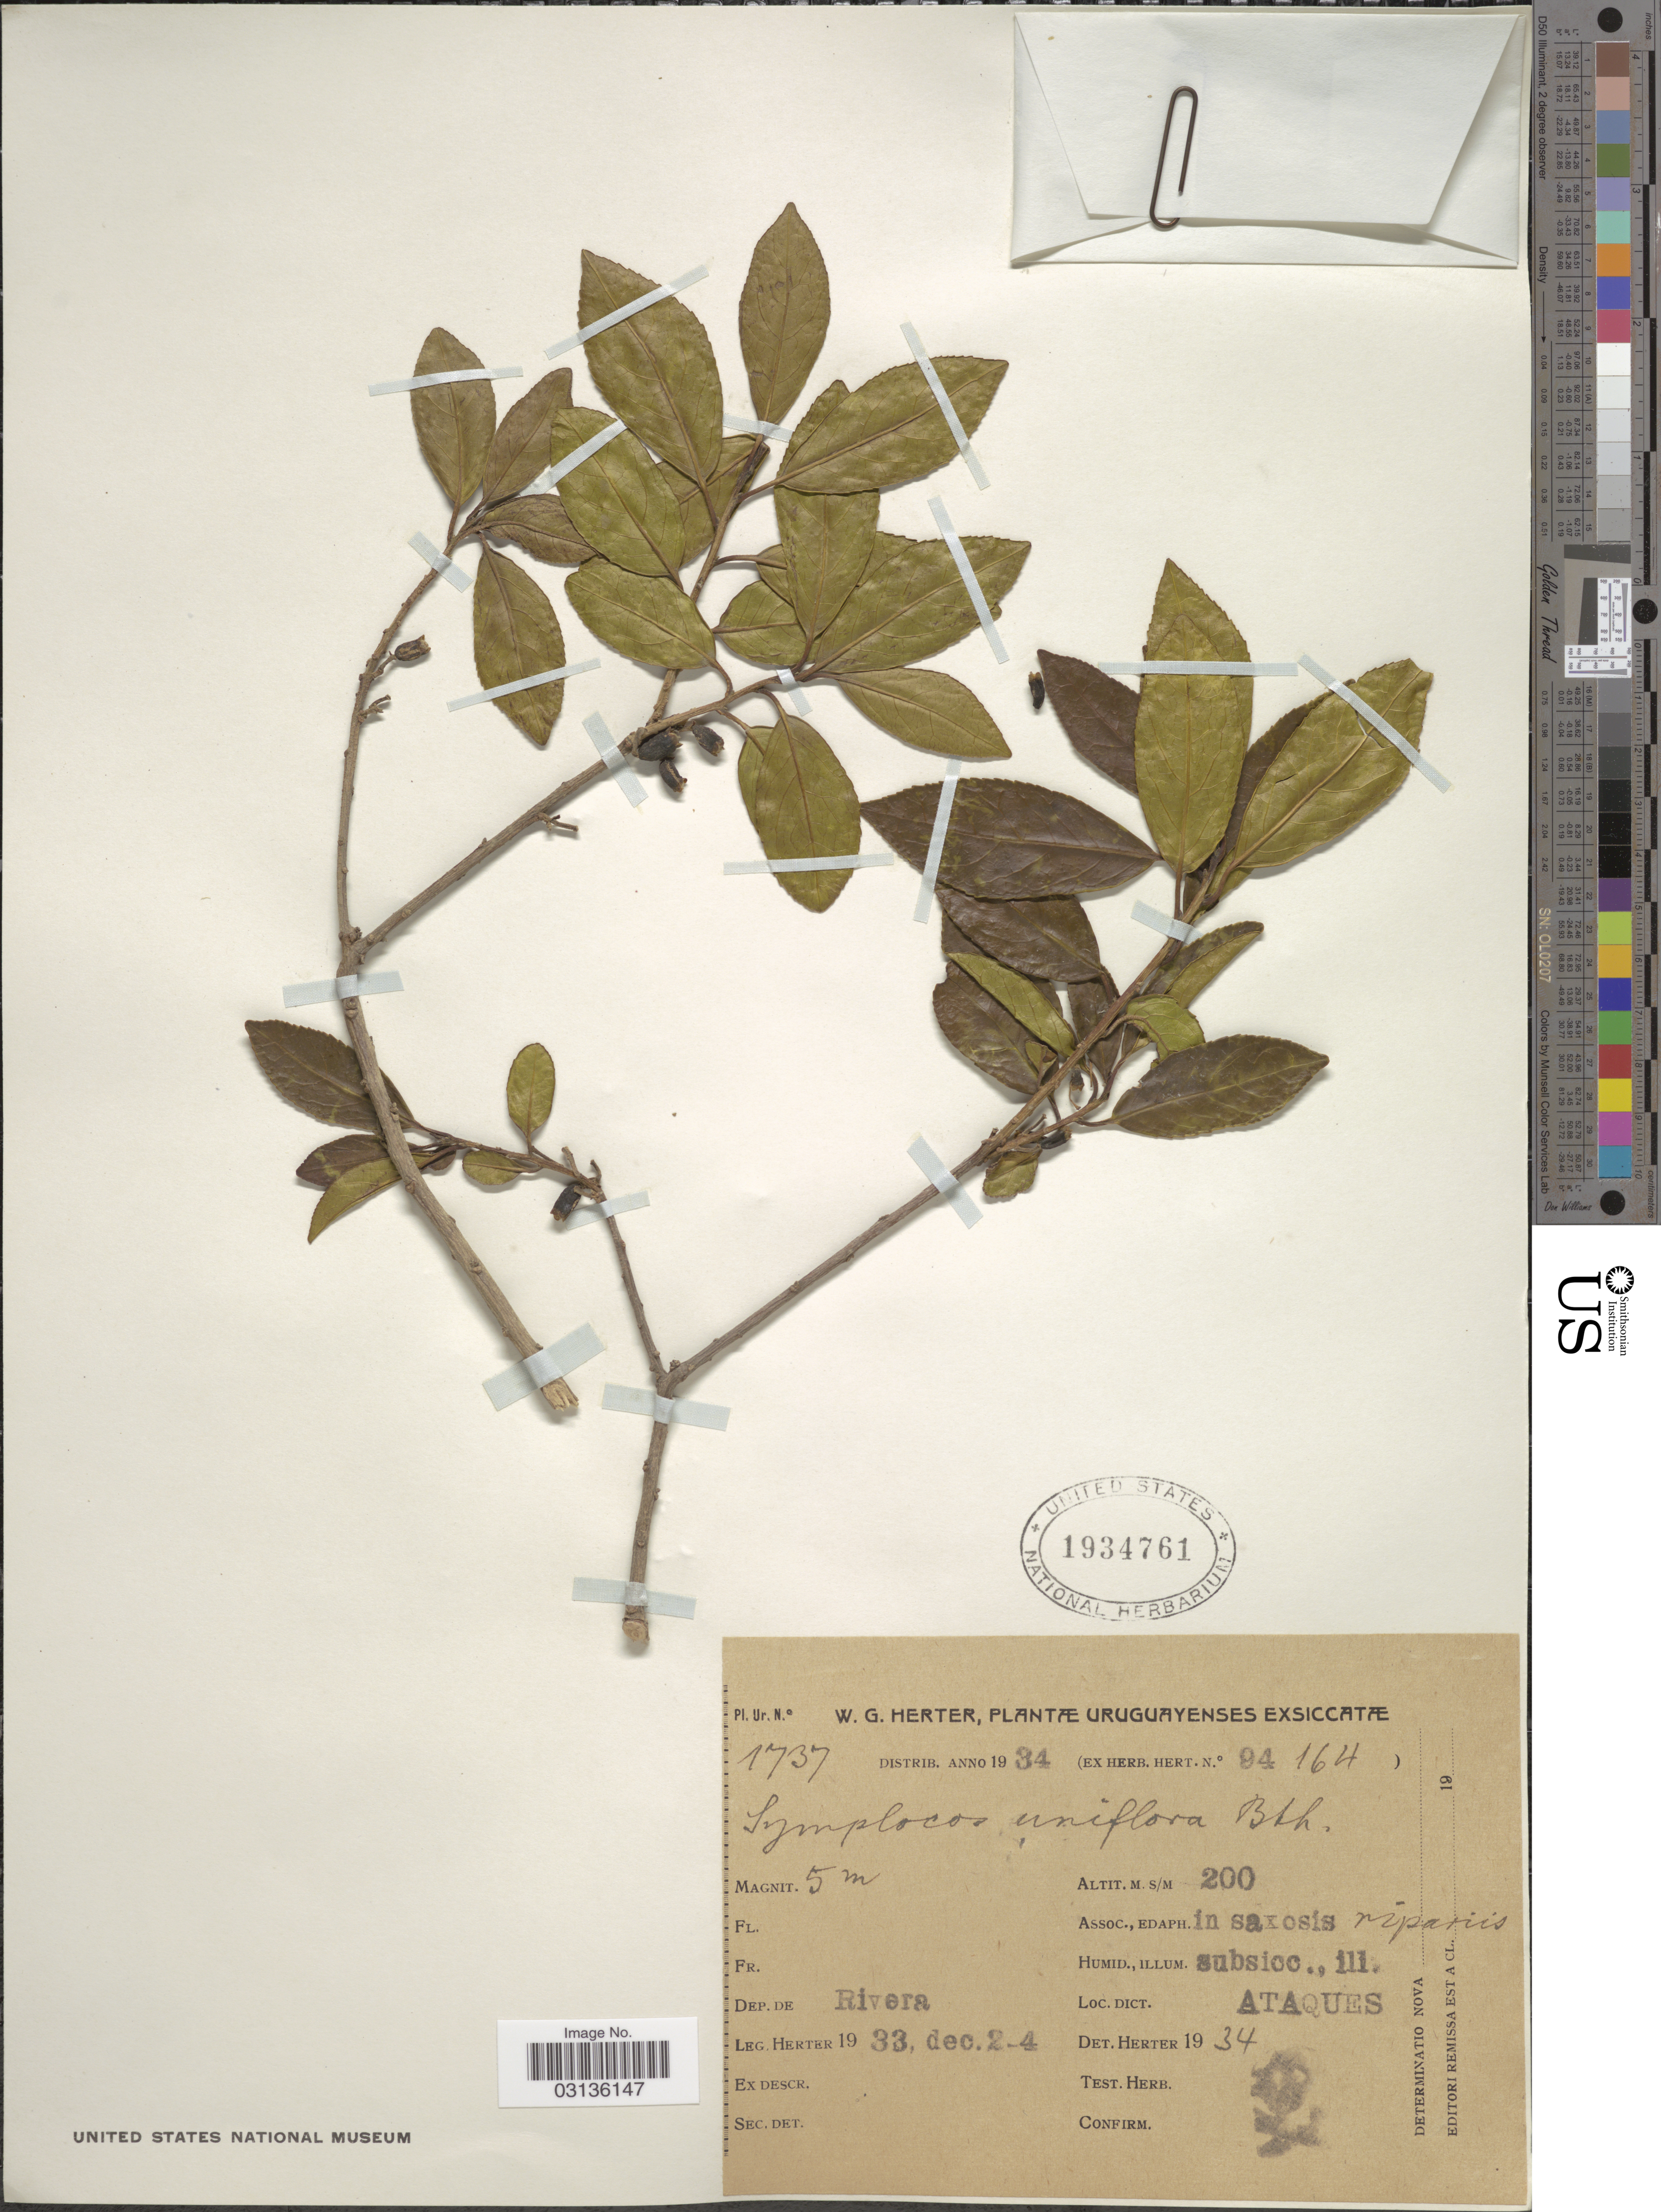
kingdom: Plantae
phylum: Tracheophyta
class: Magnoliopsida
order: Ericales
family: Symplocaceae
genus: Symplocos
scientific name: Symplocos uniflora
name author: (Pohl) Benth.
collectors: W. G. Herter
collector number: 1737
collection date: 1933-12-02/1933-12-04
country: Uruguay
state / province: Rivera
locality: Dep. de Rivera. Ataques.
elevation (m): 200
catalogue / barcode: US 1934761